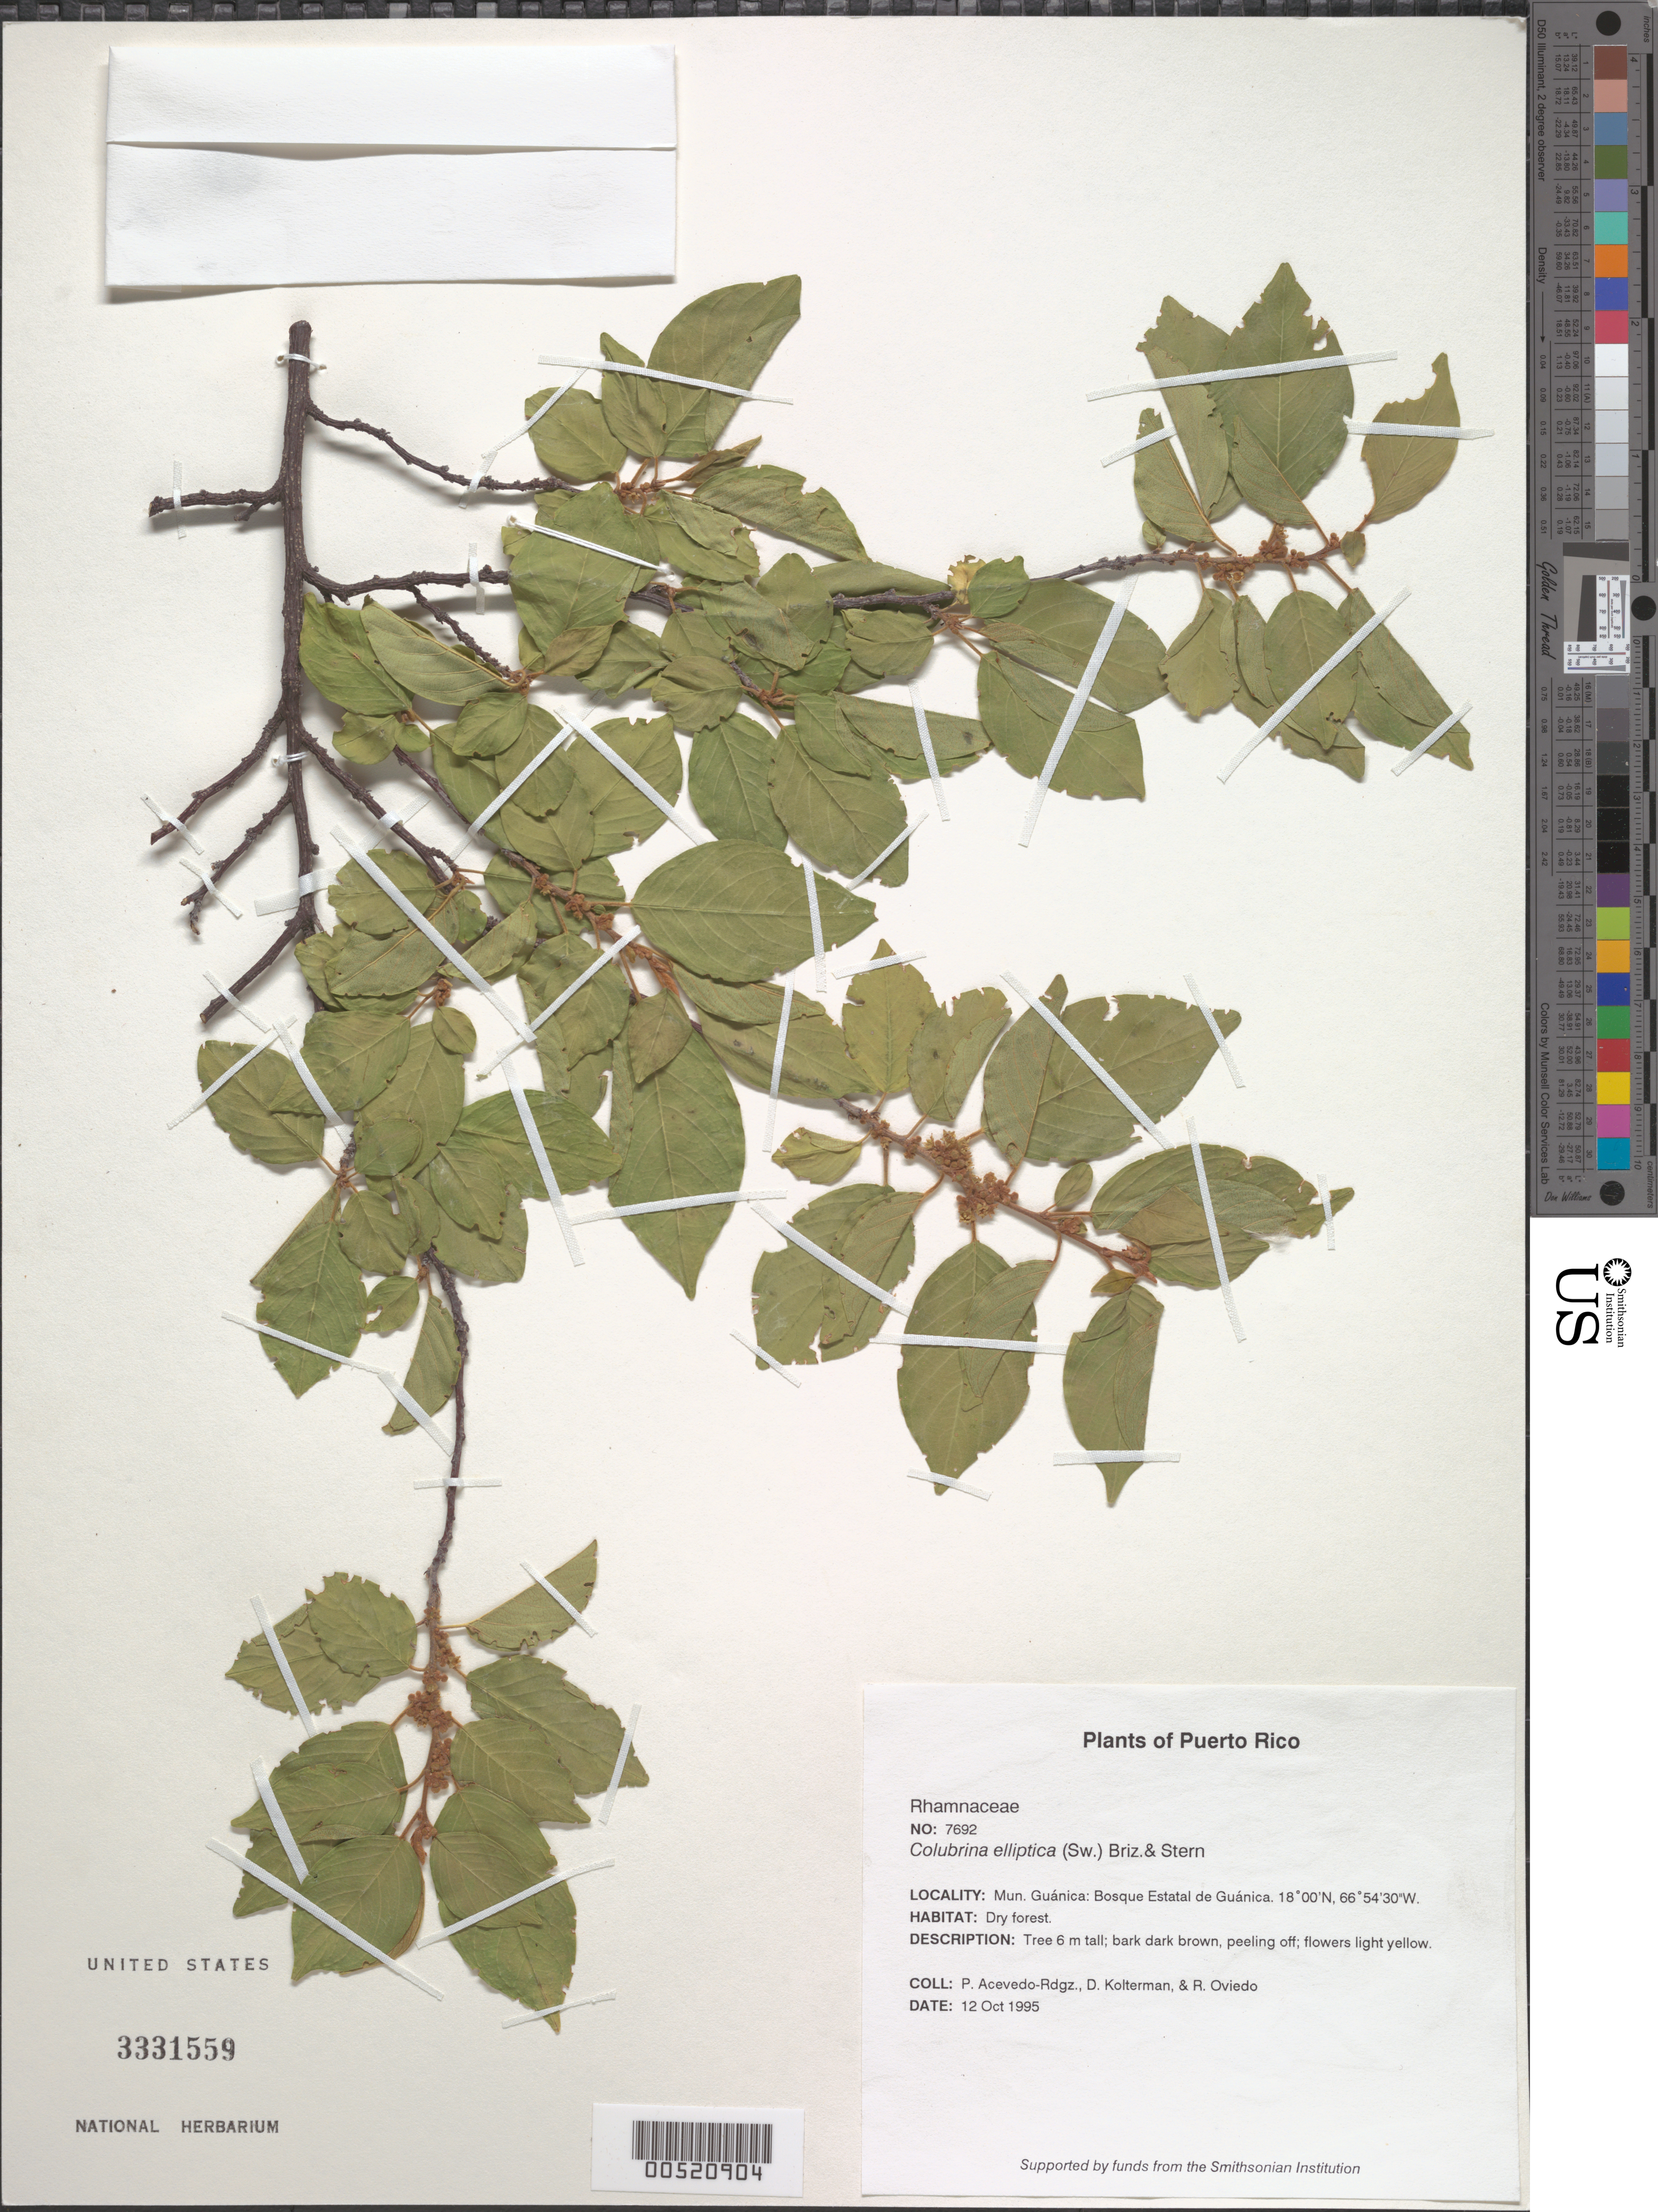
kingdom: Plantae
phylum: Tracheophyta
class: Magnoliopsida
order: Rosales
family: Rhamnaceae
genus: Colubrina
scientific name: Colubrina elliptica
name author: (Sw.) Brizicky & W.L. Stern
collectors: P. Acevedo-Rodr., D. Kolterman & R. Oviedo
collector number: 7692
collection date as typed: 12 Oct 1995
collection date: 1995-10-12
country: Puerto Rico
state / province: Guánica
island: Puerto Rico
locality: Guánica; Bosque Estatal de Guánica; southern area of forest, off road 333, a few km from Playa Tamarindo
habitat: Dry forest.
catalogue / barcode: US 3331559